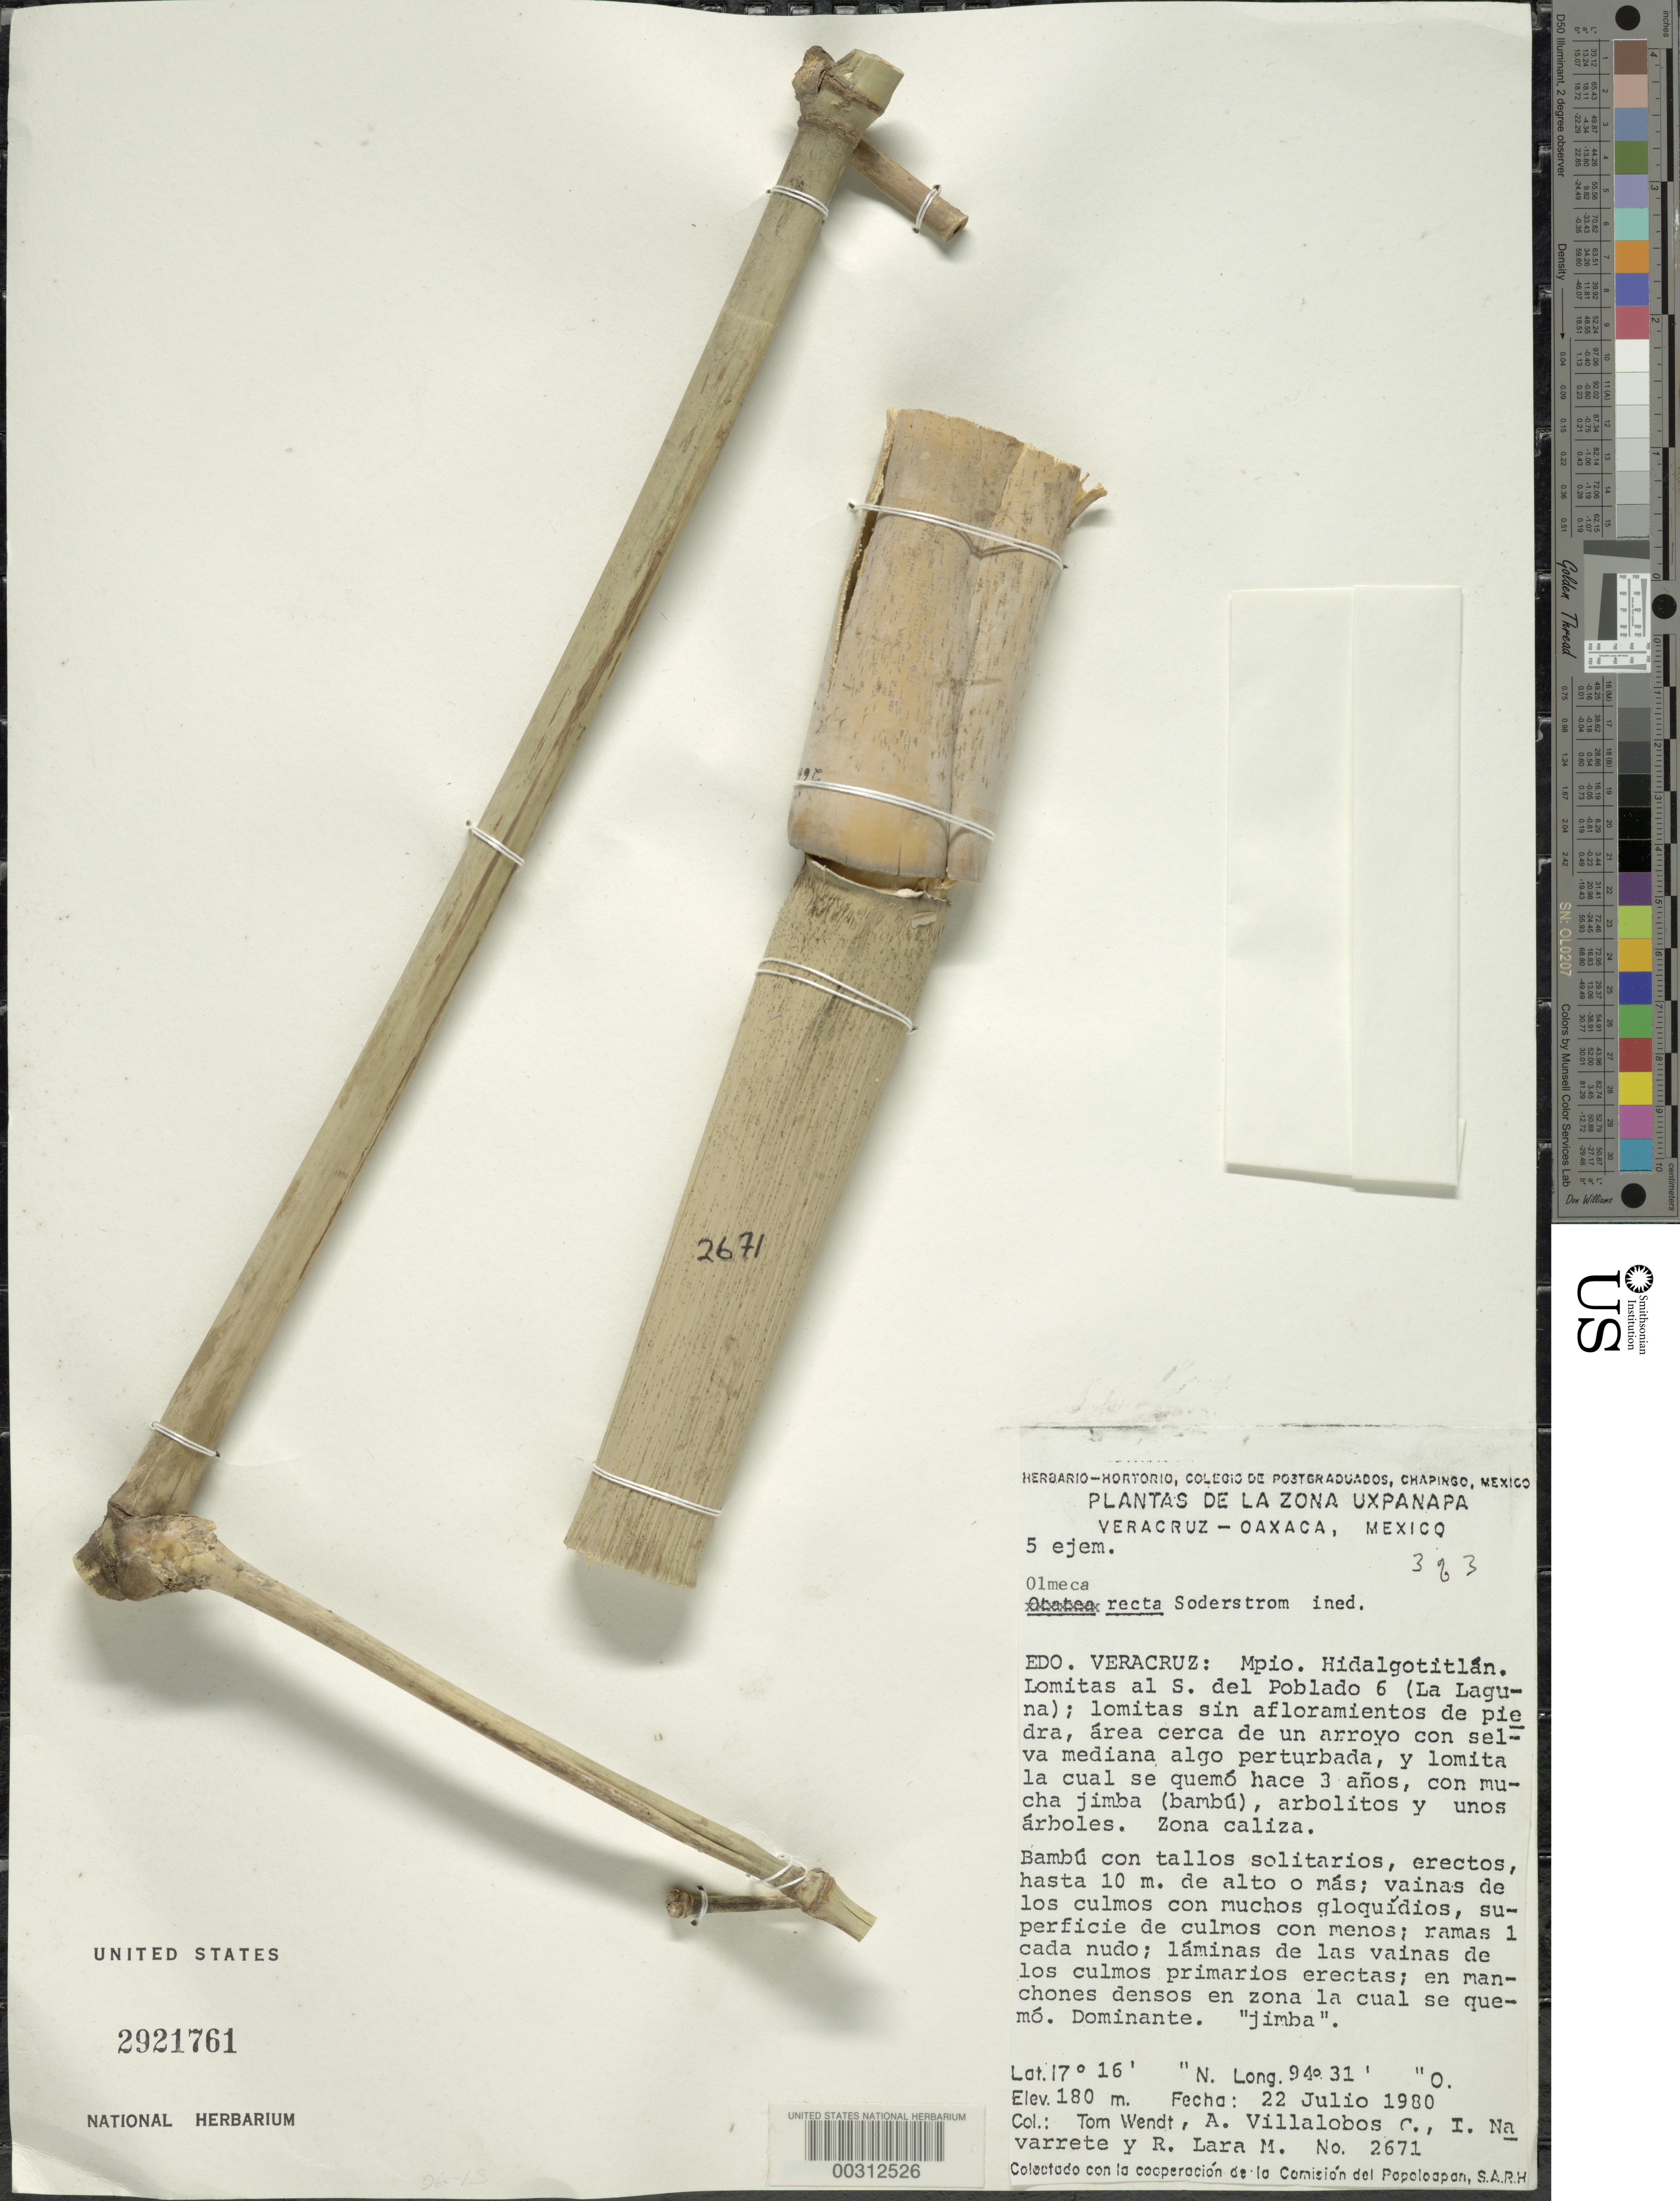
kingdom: Plantae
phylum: Tracheophyta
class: Liliopsida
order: Poales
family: Poaceae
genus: Olmeca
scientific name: Olmeca recta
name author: Soderstr.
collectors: T. L. Wendt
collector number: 2671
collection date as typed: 22 Jul 1980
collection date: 1980-07-22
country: Mexico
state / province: Veracruz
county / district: Hidalgotitlán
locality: Lomitas al s. del pablado 6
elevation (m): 180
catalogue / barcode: US 2921761